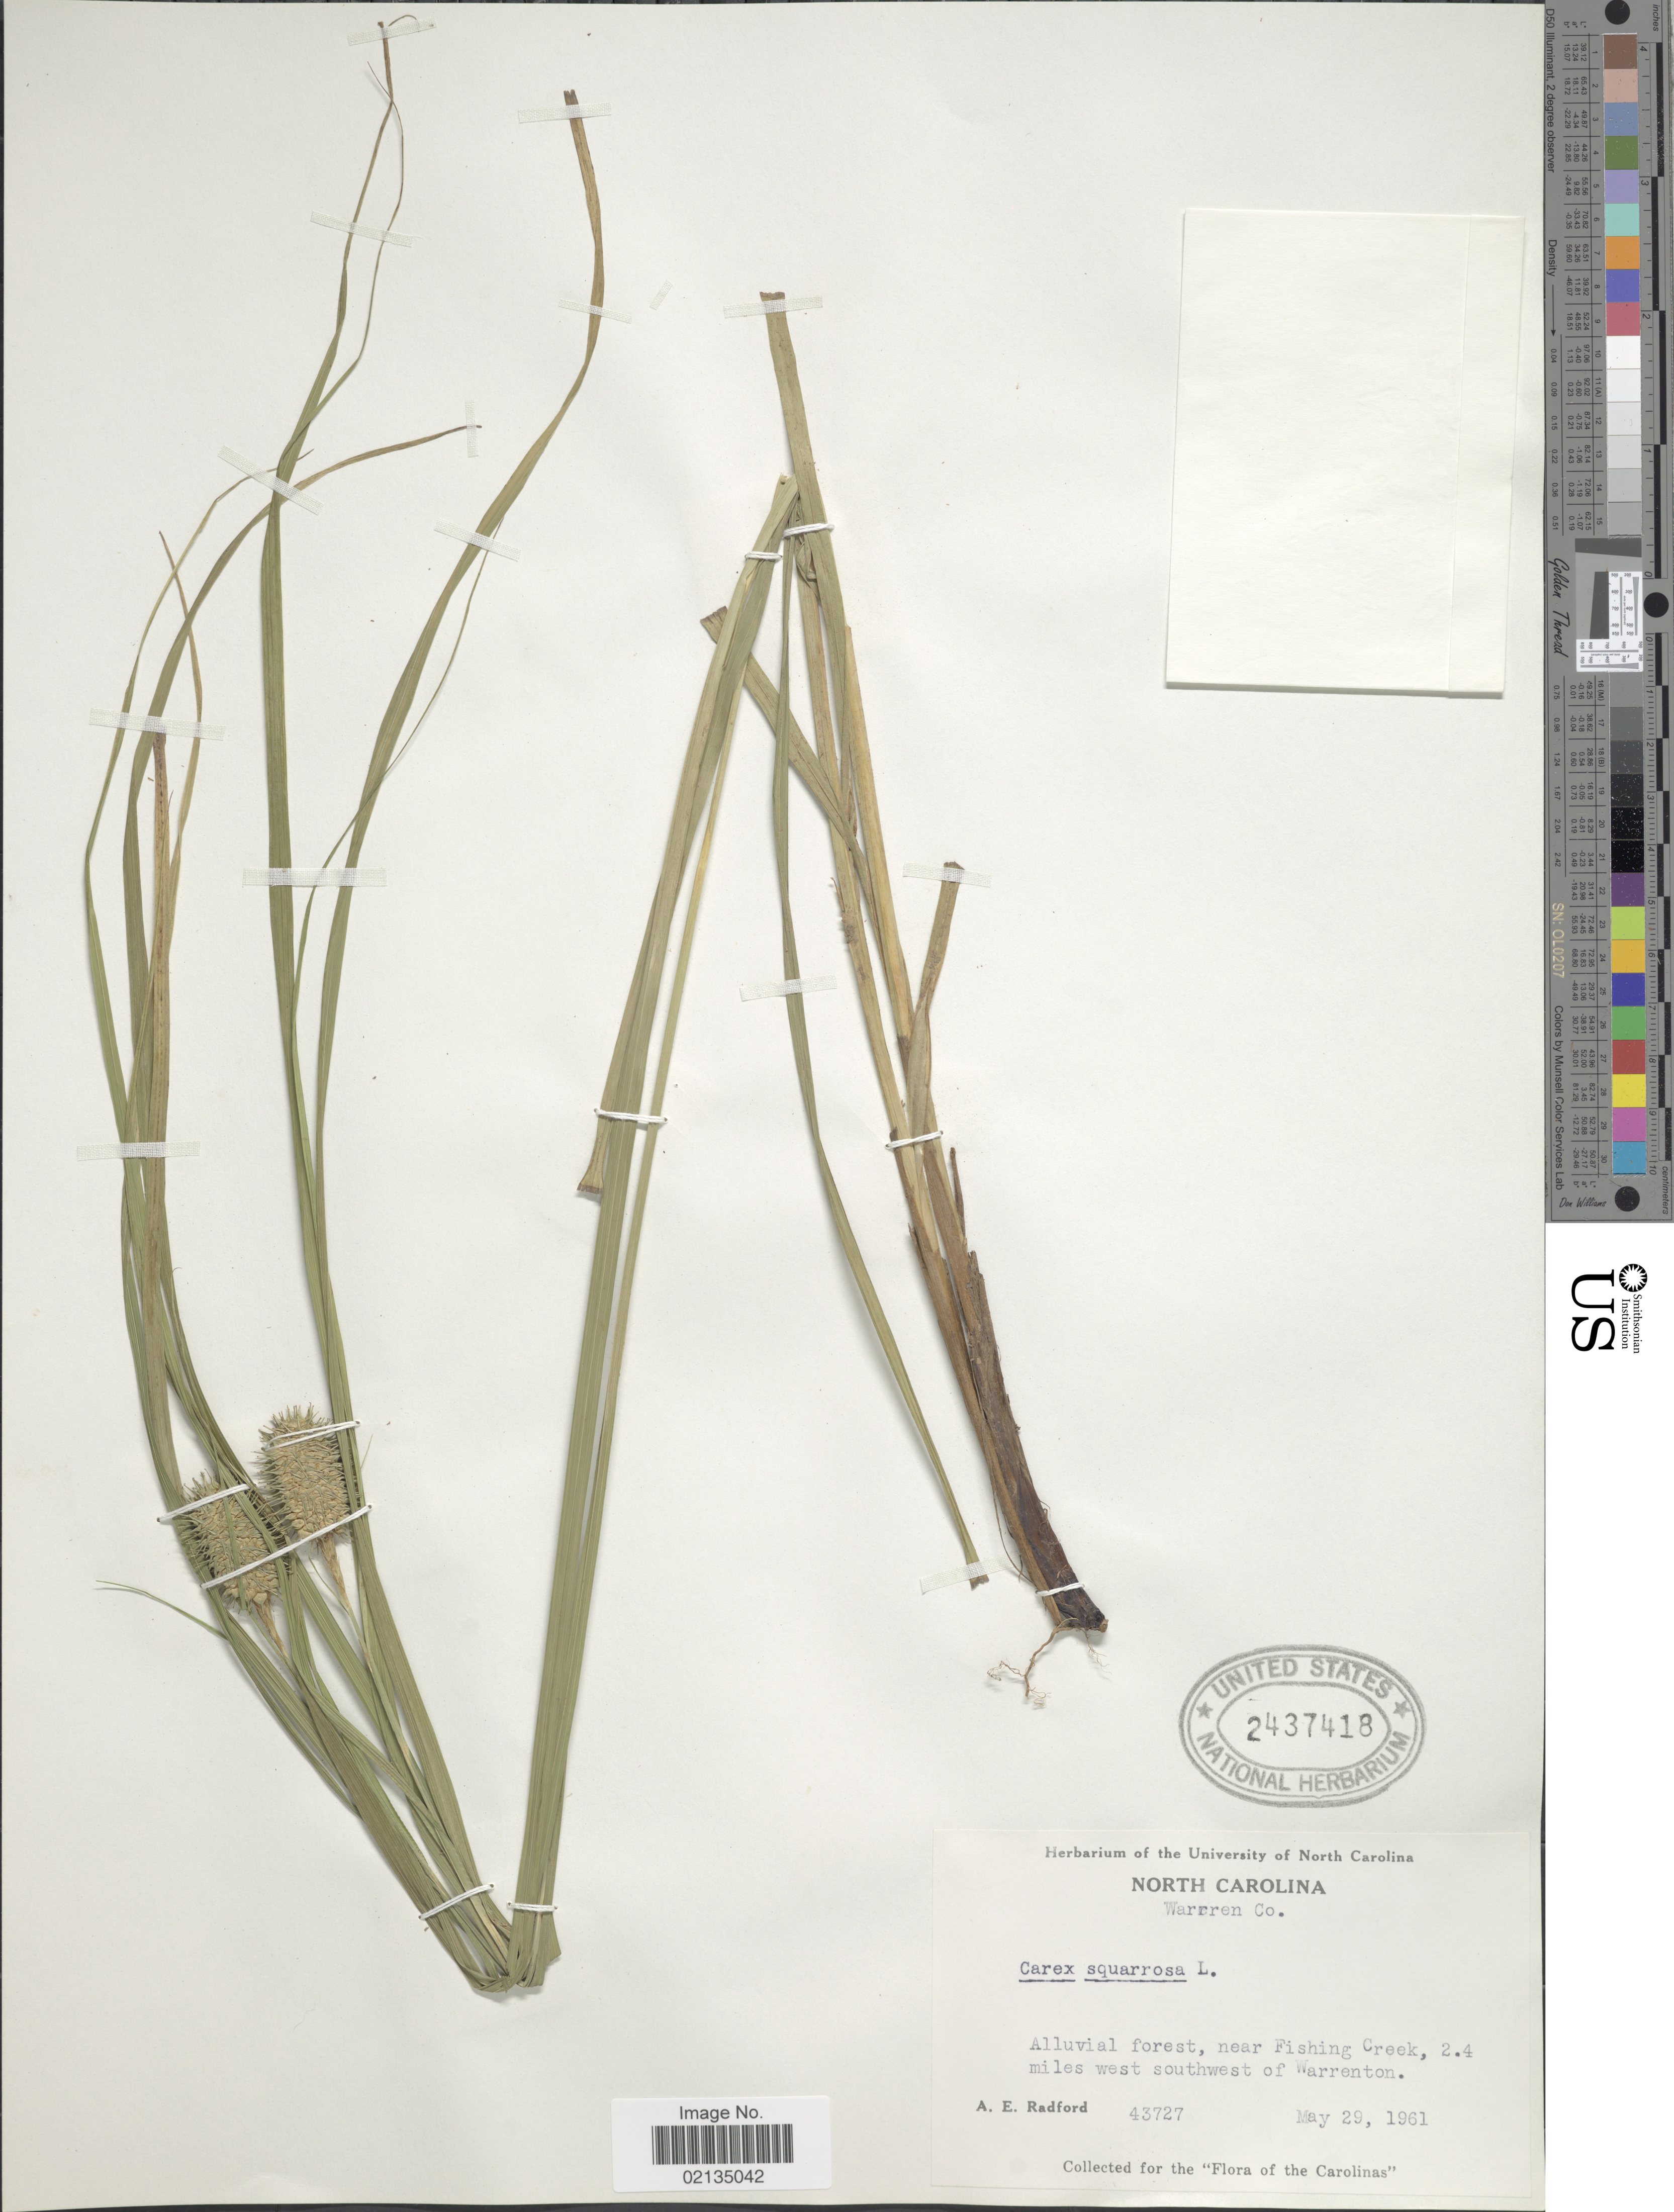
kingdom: Plantae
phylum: Tracheophyta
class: Liliopsida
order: Poales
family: Cyperaceae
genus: Carex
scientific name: Carex squarrosa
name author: L.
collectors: A. E. Radford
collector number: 43727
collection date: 1961-05-29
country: United States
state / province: North Carolina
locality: North Carolina, Warren Co. Alluvial forest, near Fishing Creek, 2.4 miles west southwest of Warrenton. Carolinas.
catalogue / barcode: US 2437418